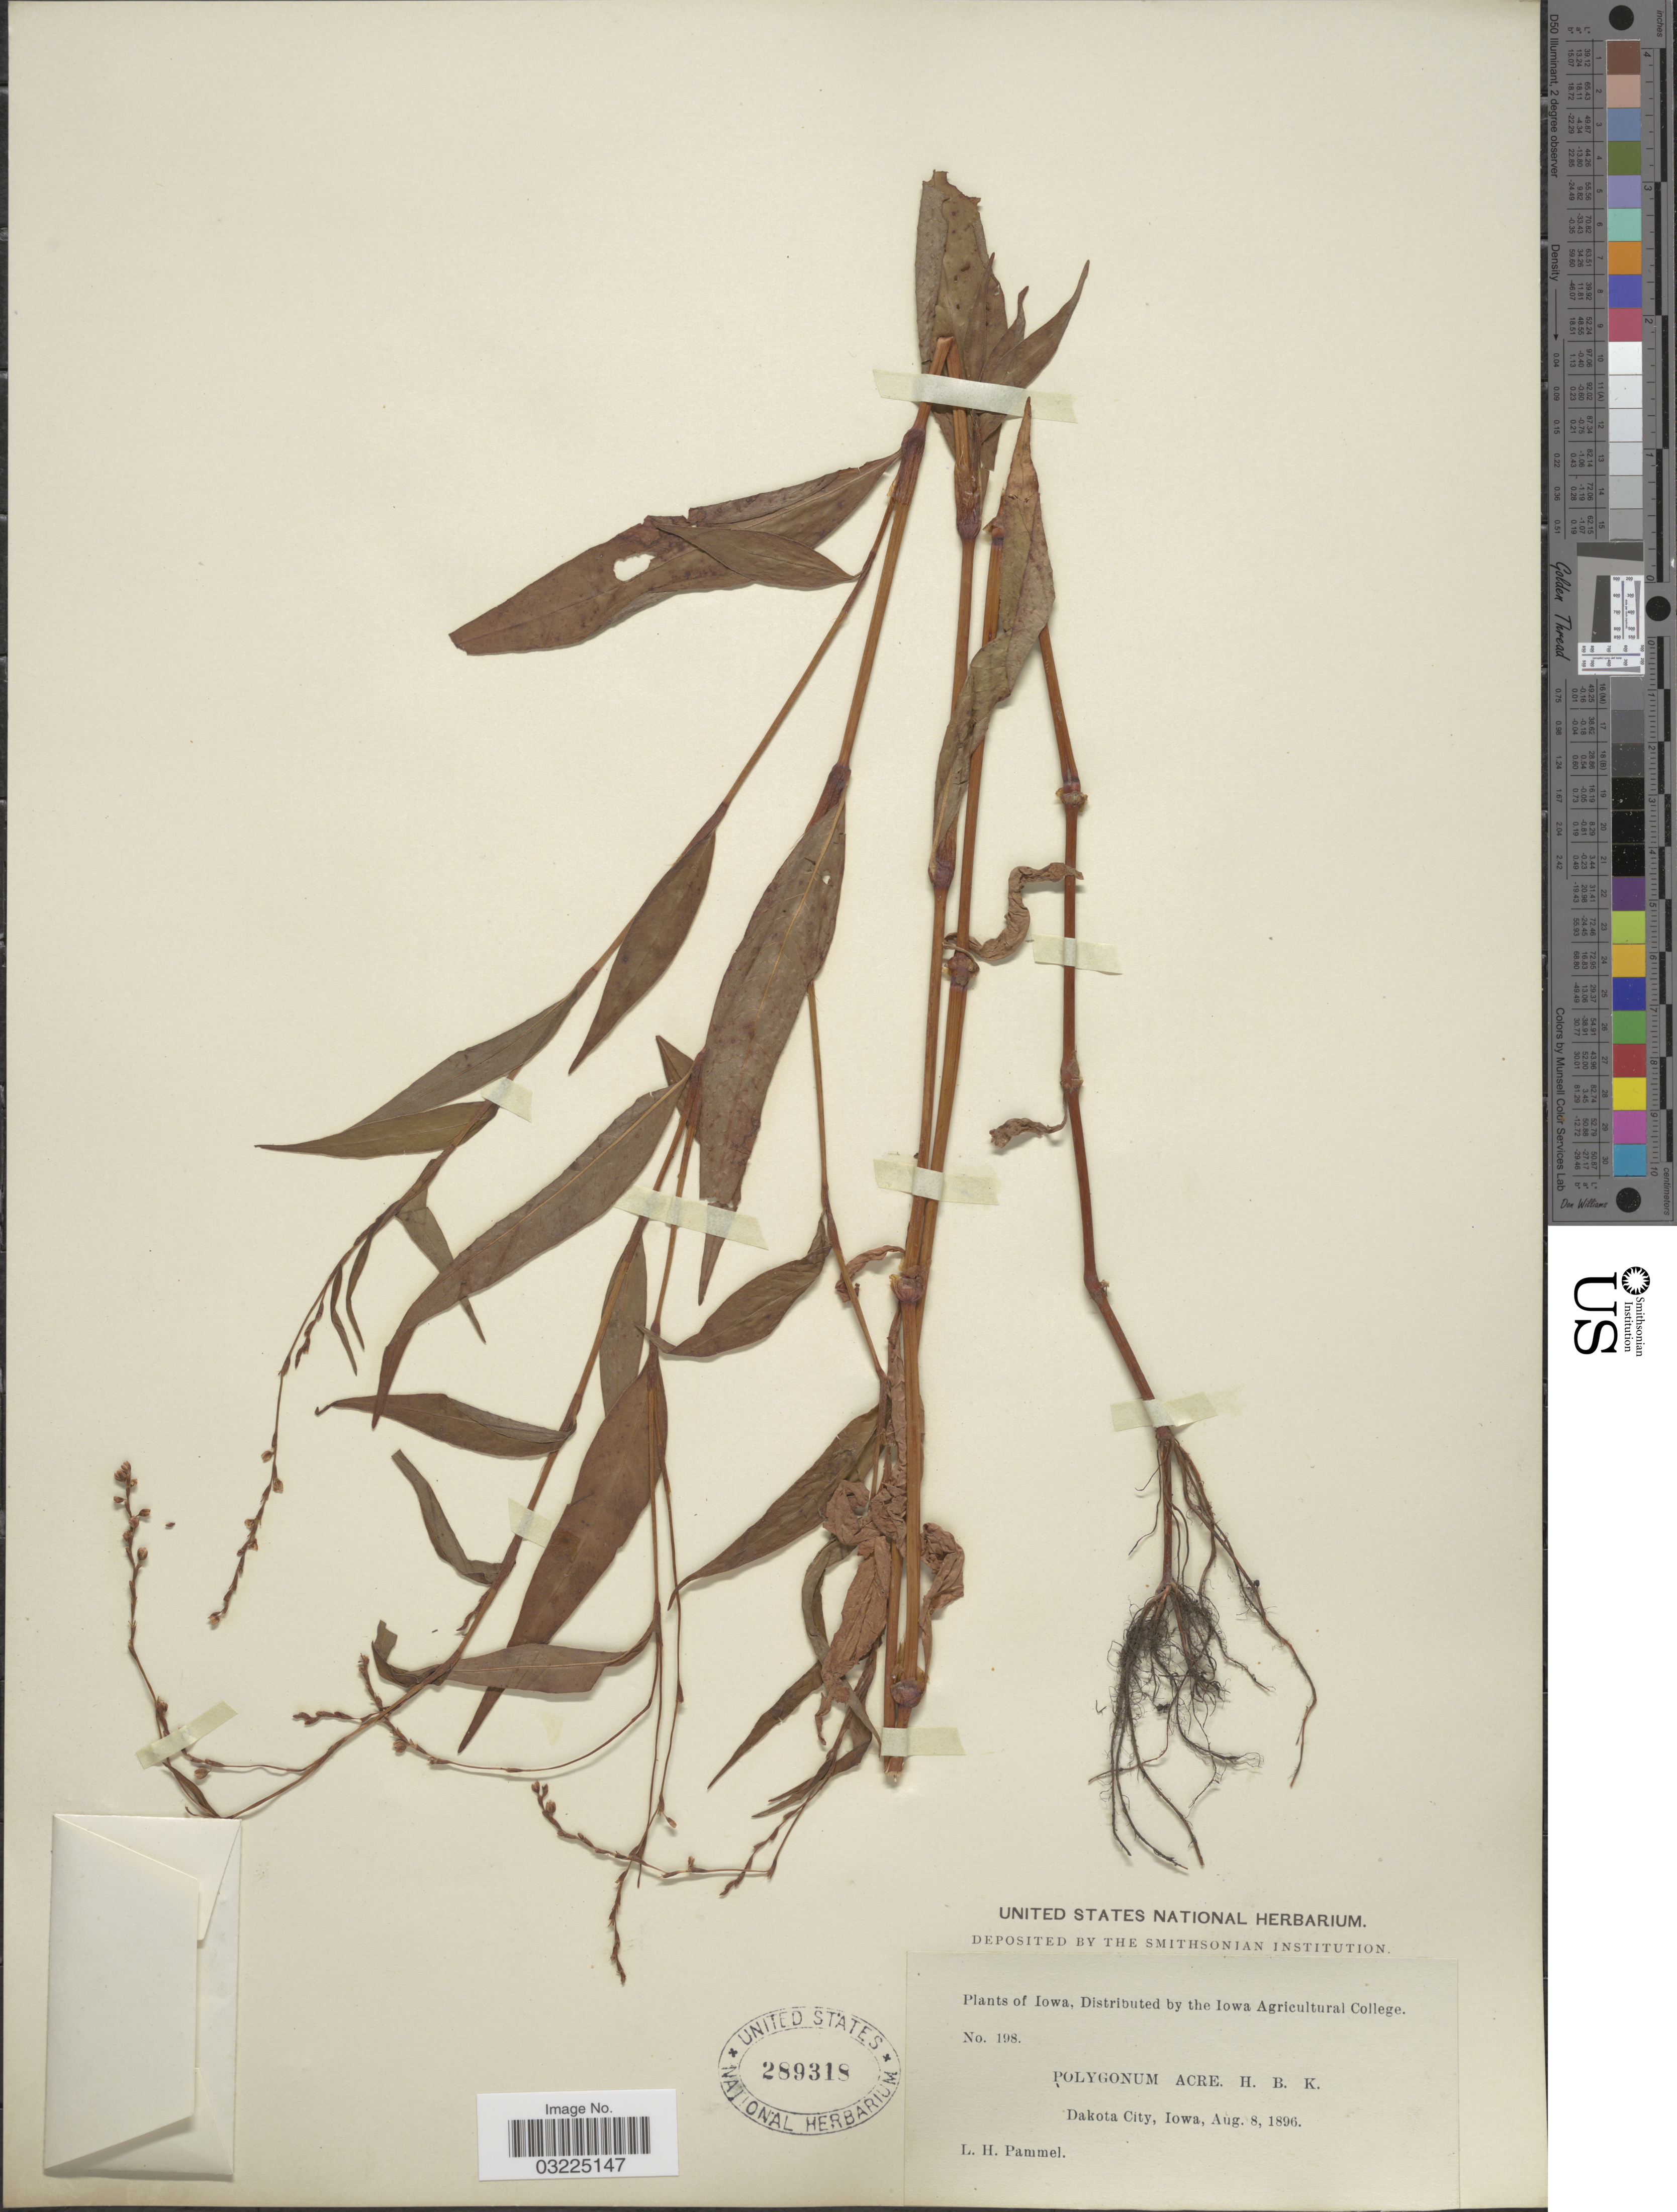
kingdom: Plantae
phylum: Tracheophyta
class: Magnoliopsida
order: Caryophyllales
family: Polygonaceae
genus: Persicaria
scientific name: Persicaria punctata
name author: (Elliott) Small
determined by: Atha, D. E.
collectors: L. Pammel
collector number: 198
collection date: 1896-08-08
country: United States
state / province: Iowa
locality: Dakota City.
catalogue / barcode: US 289318